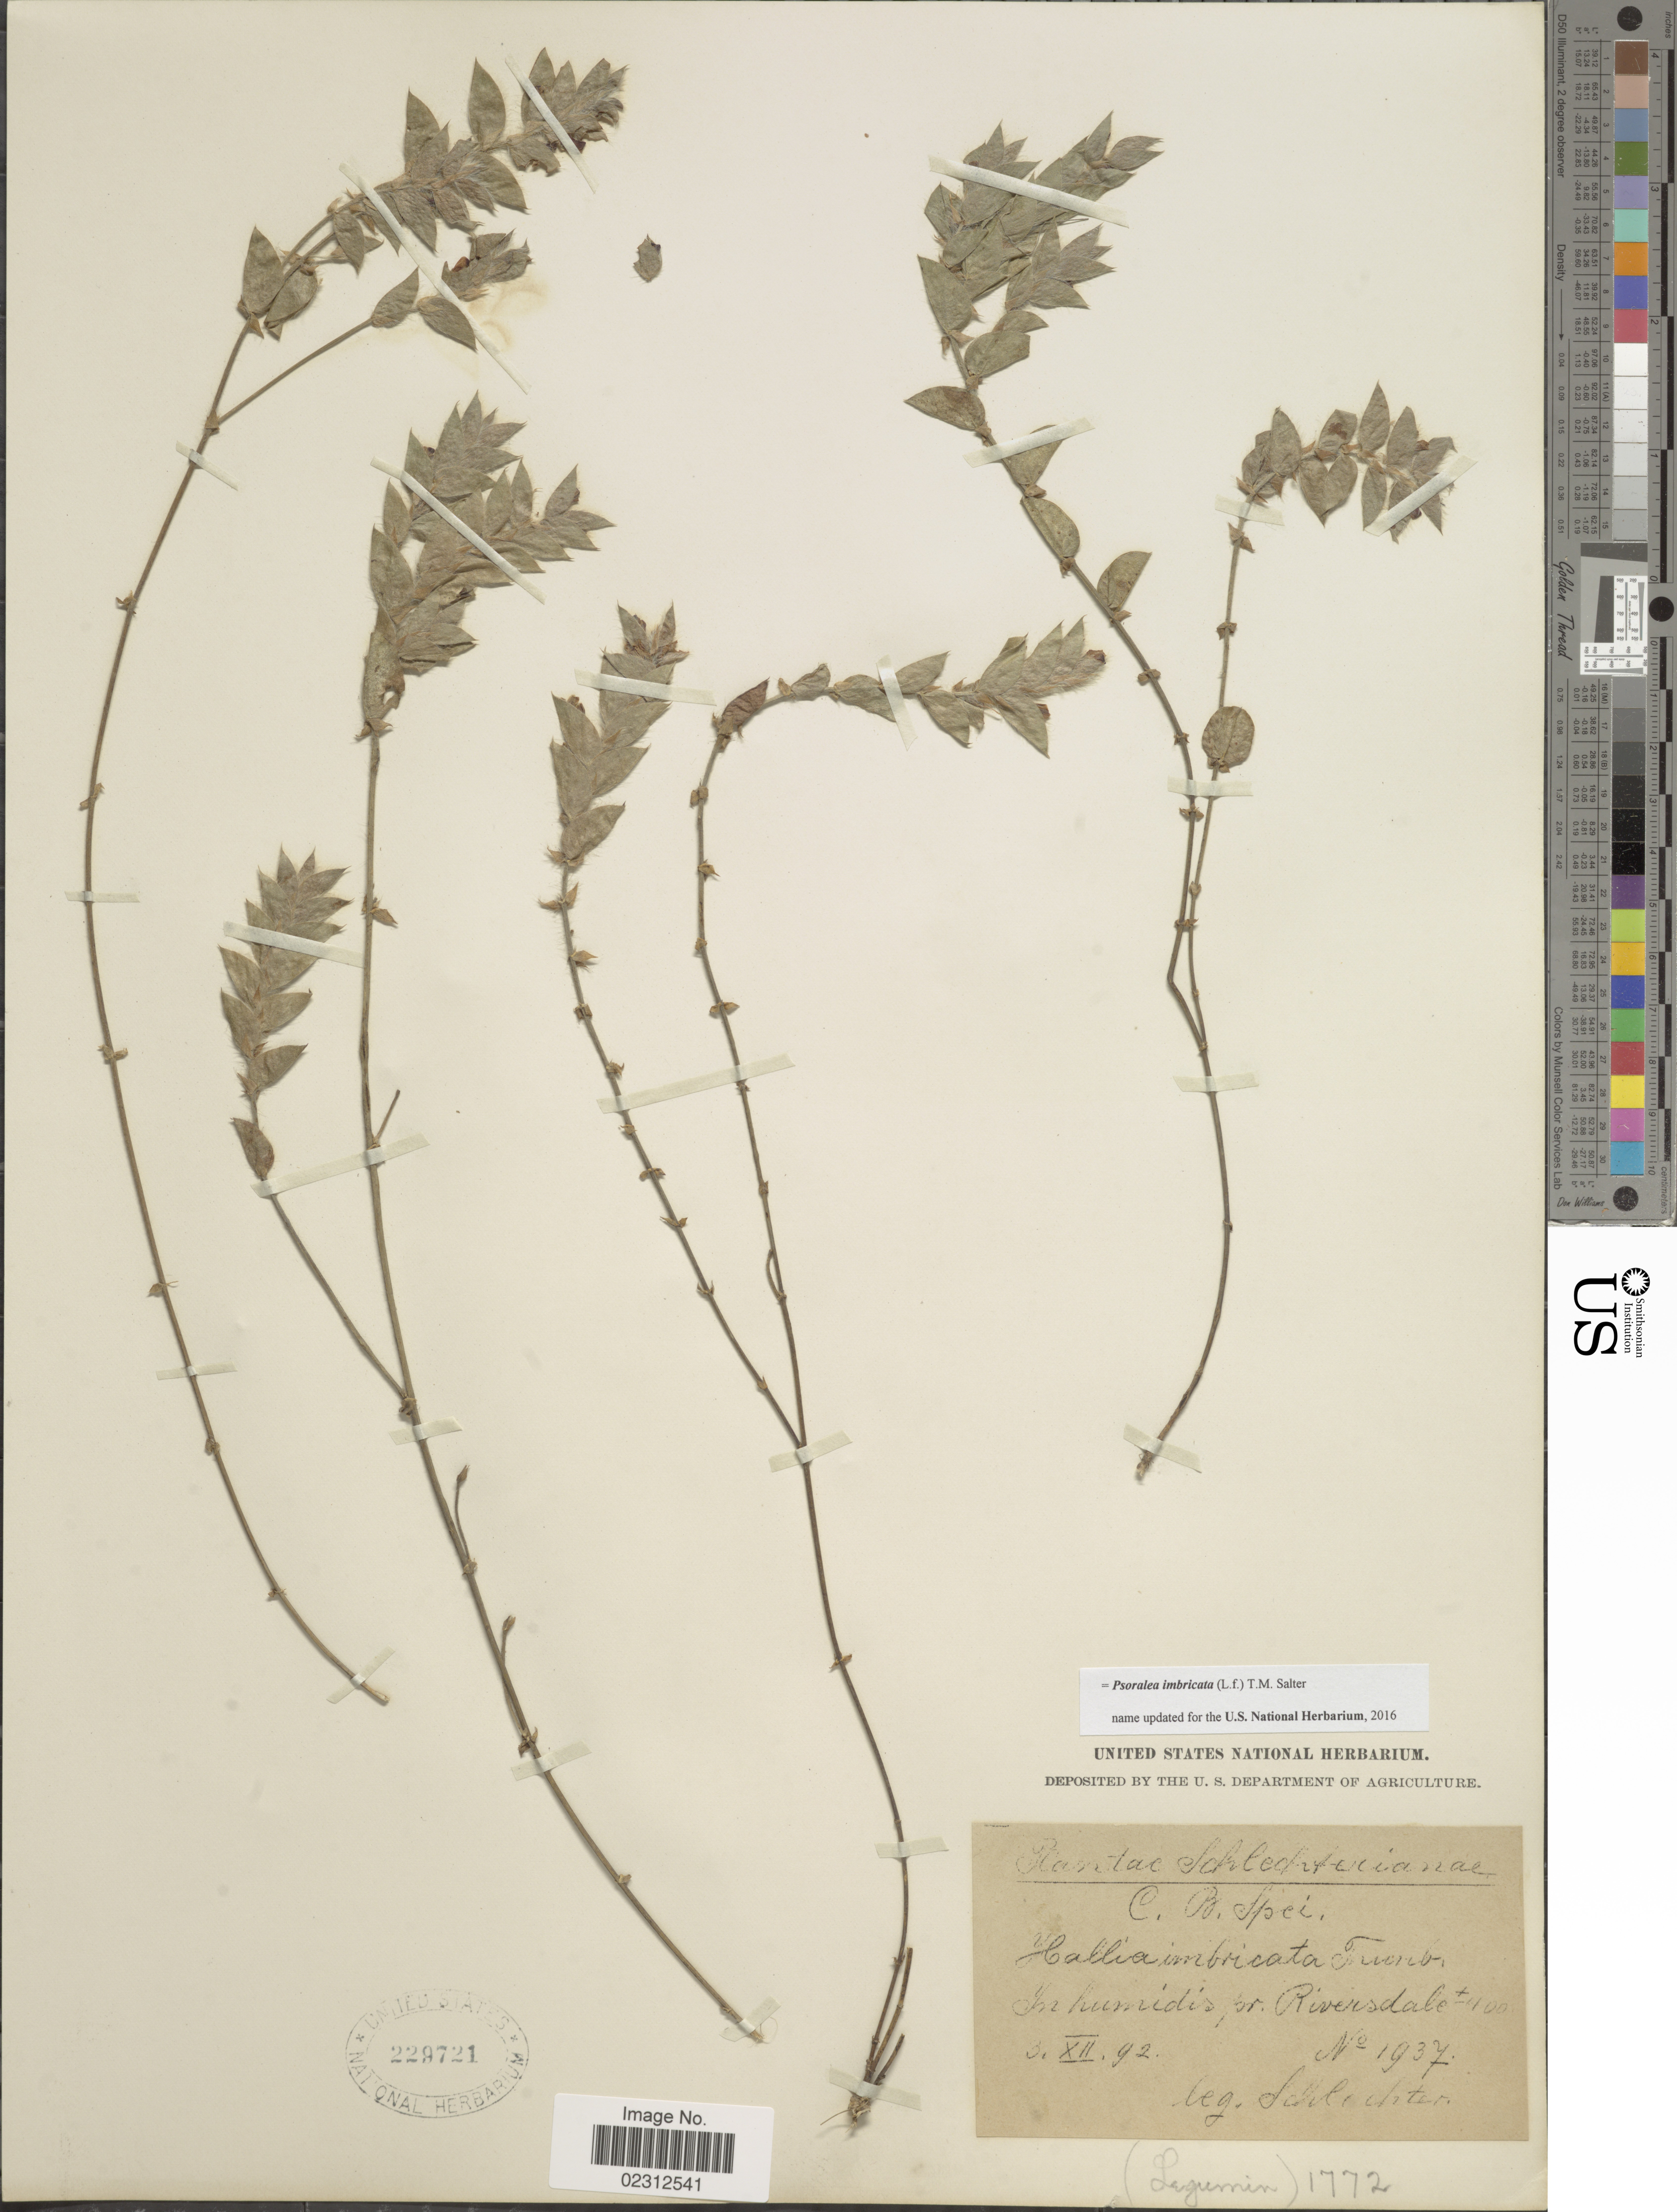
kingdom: Plantae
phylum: Tracheophyta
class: Magnoliopsida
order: Fabales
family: Fabaceae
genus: Psoralea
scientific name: Psoralea imbricata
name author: (L. f.) T.M. Salter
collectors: Schlechter, --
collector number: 1937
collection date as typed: Transcribed d/m/y: 3/12/92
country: South Africa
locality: In humidis pr. Riversdale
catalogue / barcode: US 229721